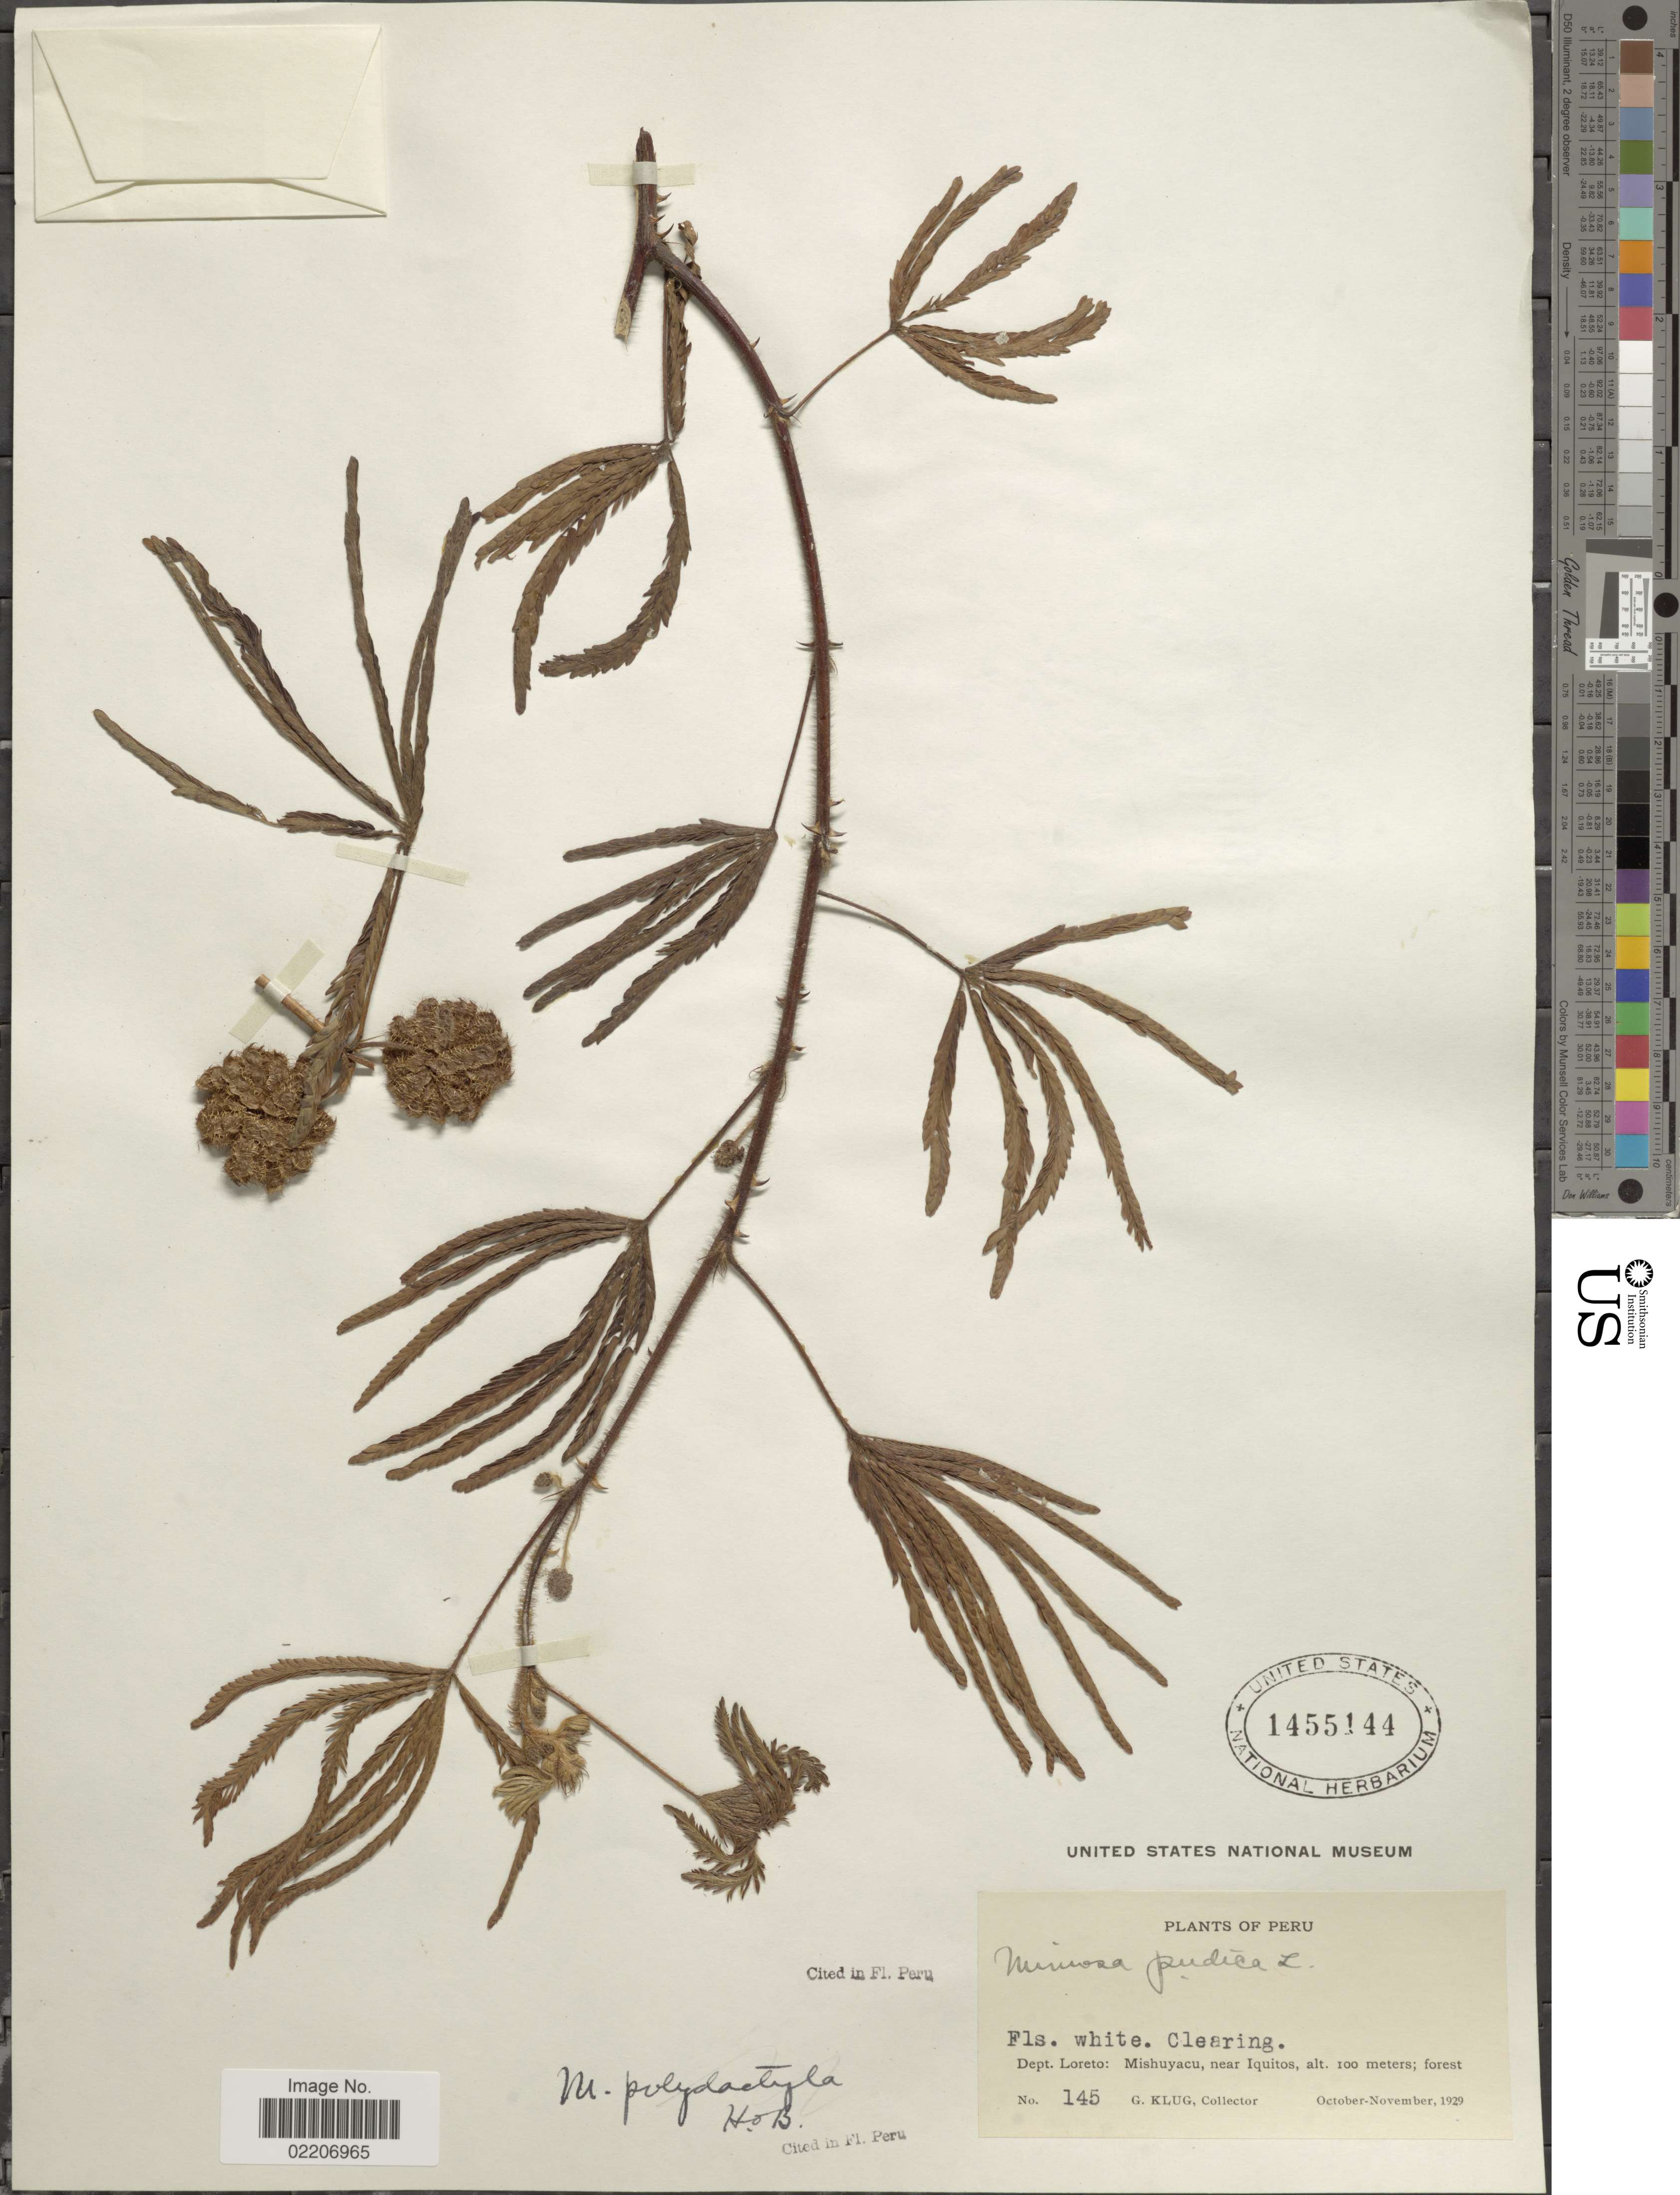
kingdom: Plantae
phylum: Tracheophyta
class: Magnoliopsida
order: Fabales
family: Fabaceae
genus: Mimosa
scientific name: Mimosa polydactyla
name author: Humb. & Bonpl. ex Willd.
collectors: G. Klug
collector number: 145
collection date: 1929-10/1929-11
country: Peru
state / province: Loreto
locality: Mishuyacu, near Iquitos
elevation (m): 100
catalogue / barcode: US 1455144